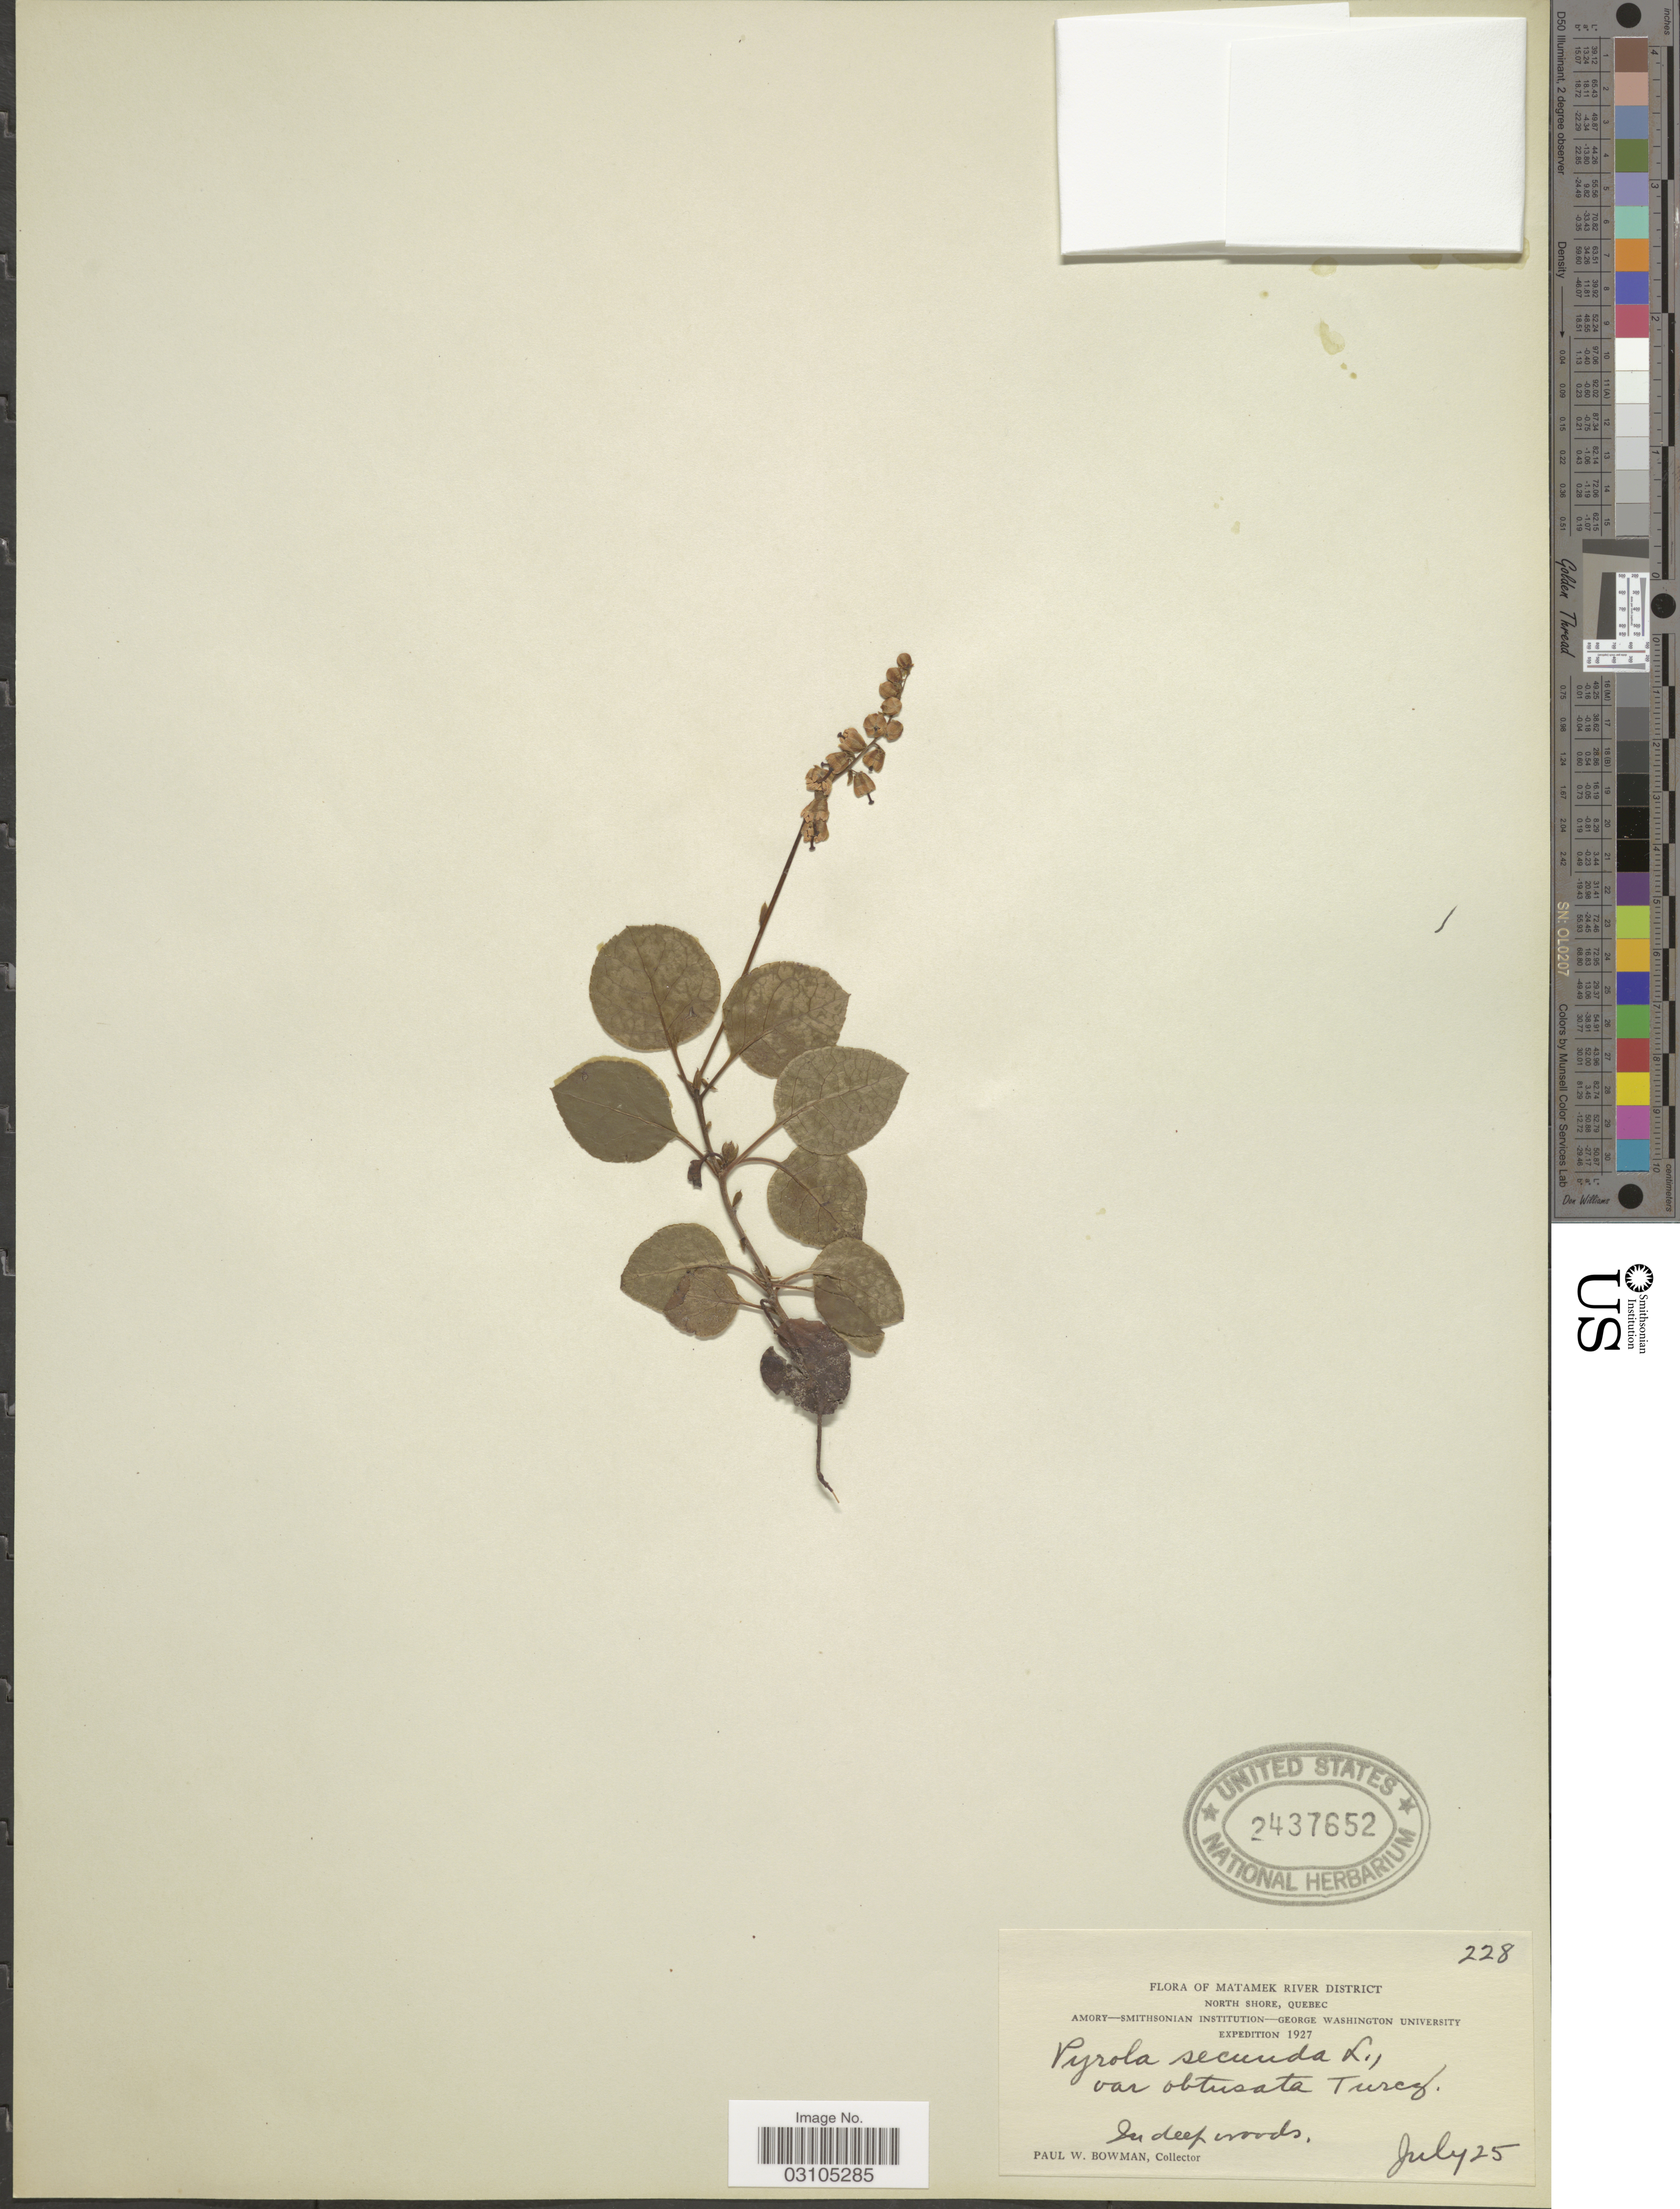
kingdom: Plantae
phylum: Tracheophyta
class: Magnoliopsida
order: Ericales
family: Ericaceae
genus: Orthilia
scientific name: Orthilia secunda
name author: (L.) House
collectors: P. Bowman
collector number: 228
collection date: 1927-07-25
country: Canada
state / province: Quebec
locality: Matamek River District. North Shore.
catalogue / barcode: US 2437652